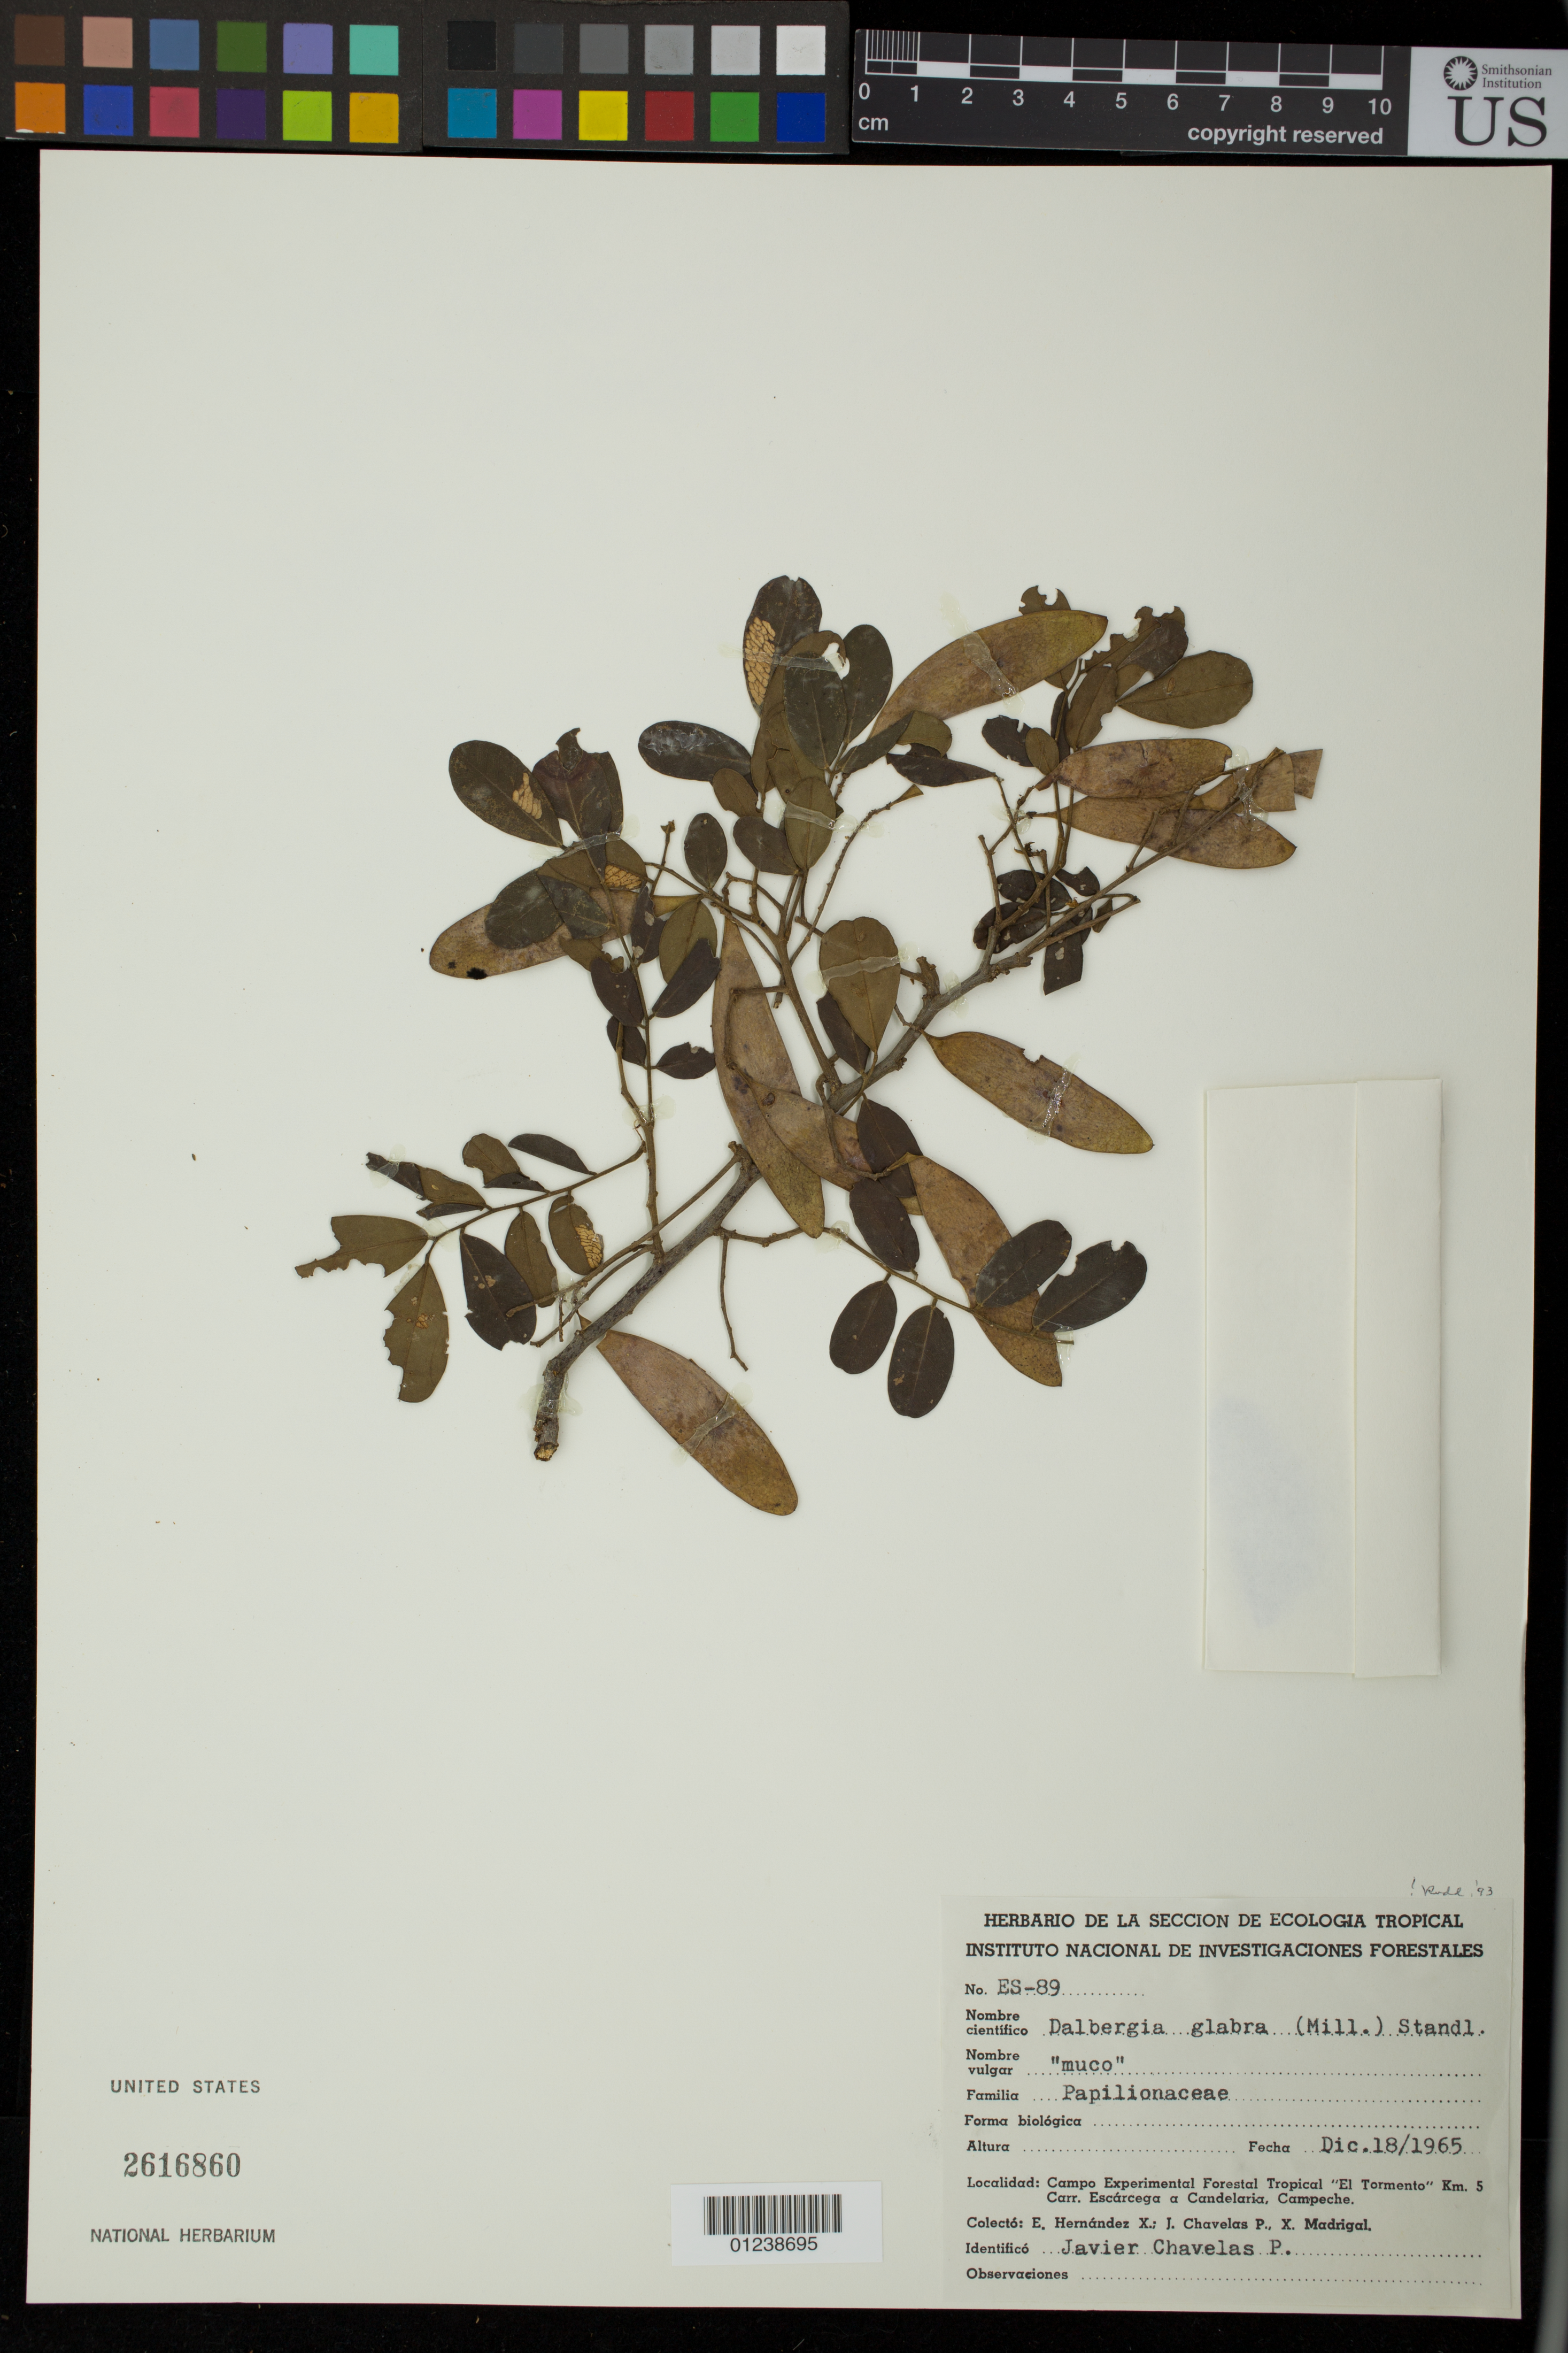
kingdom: Plantae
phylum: Tracheophyta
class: Magnoliopsida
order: Fabales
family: Fabaceae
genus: Dalbergia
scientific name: Dalbergia glabra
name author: (Mill.) Standl.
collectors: E. Hernandez X., J. Chavelas P. & X. Madrigal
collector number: ES-89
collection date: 1965-12-18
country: Mexico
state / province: Campeche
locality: Campo Experimental Forestal Tropical "El Tormento" Km. 5 Carr. Escarcega a Candelaria, Campeche.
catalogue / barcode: US 2616860